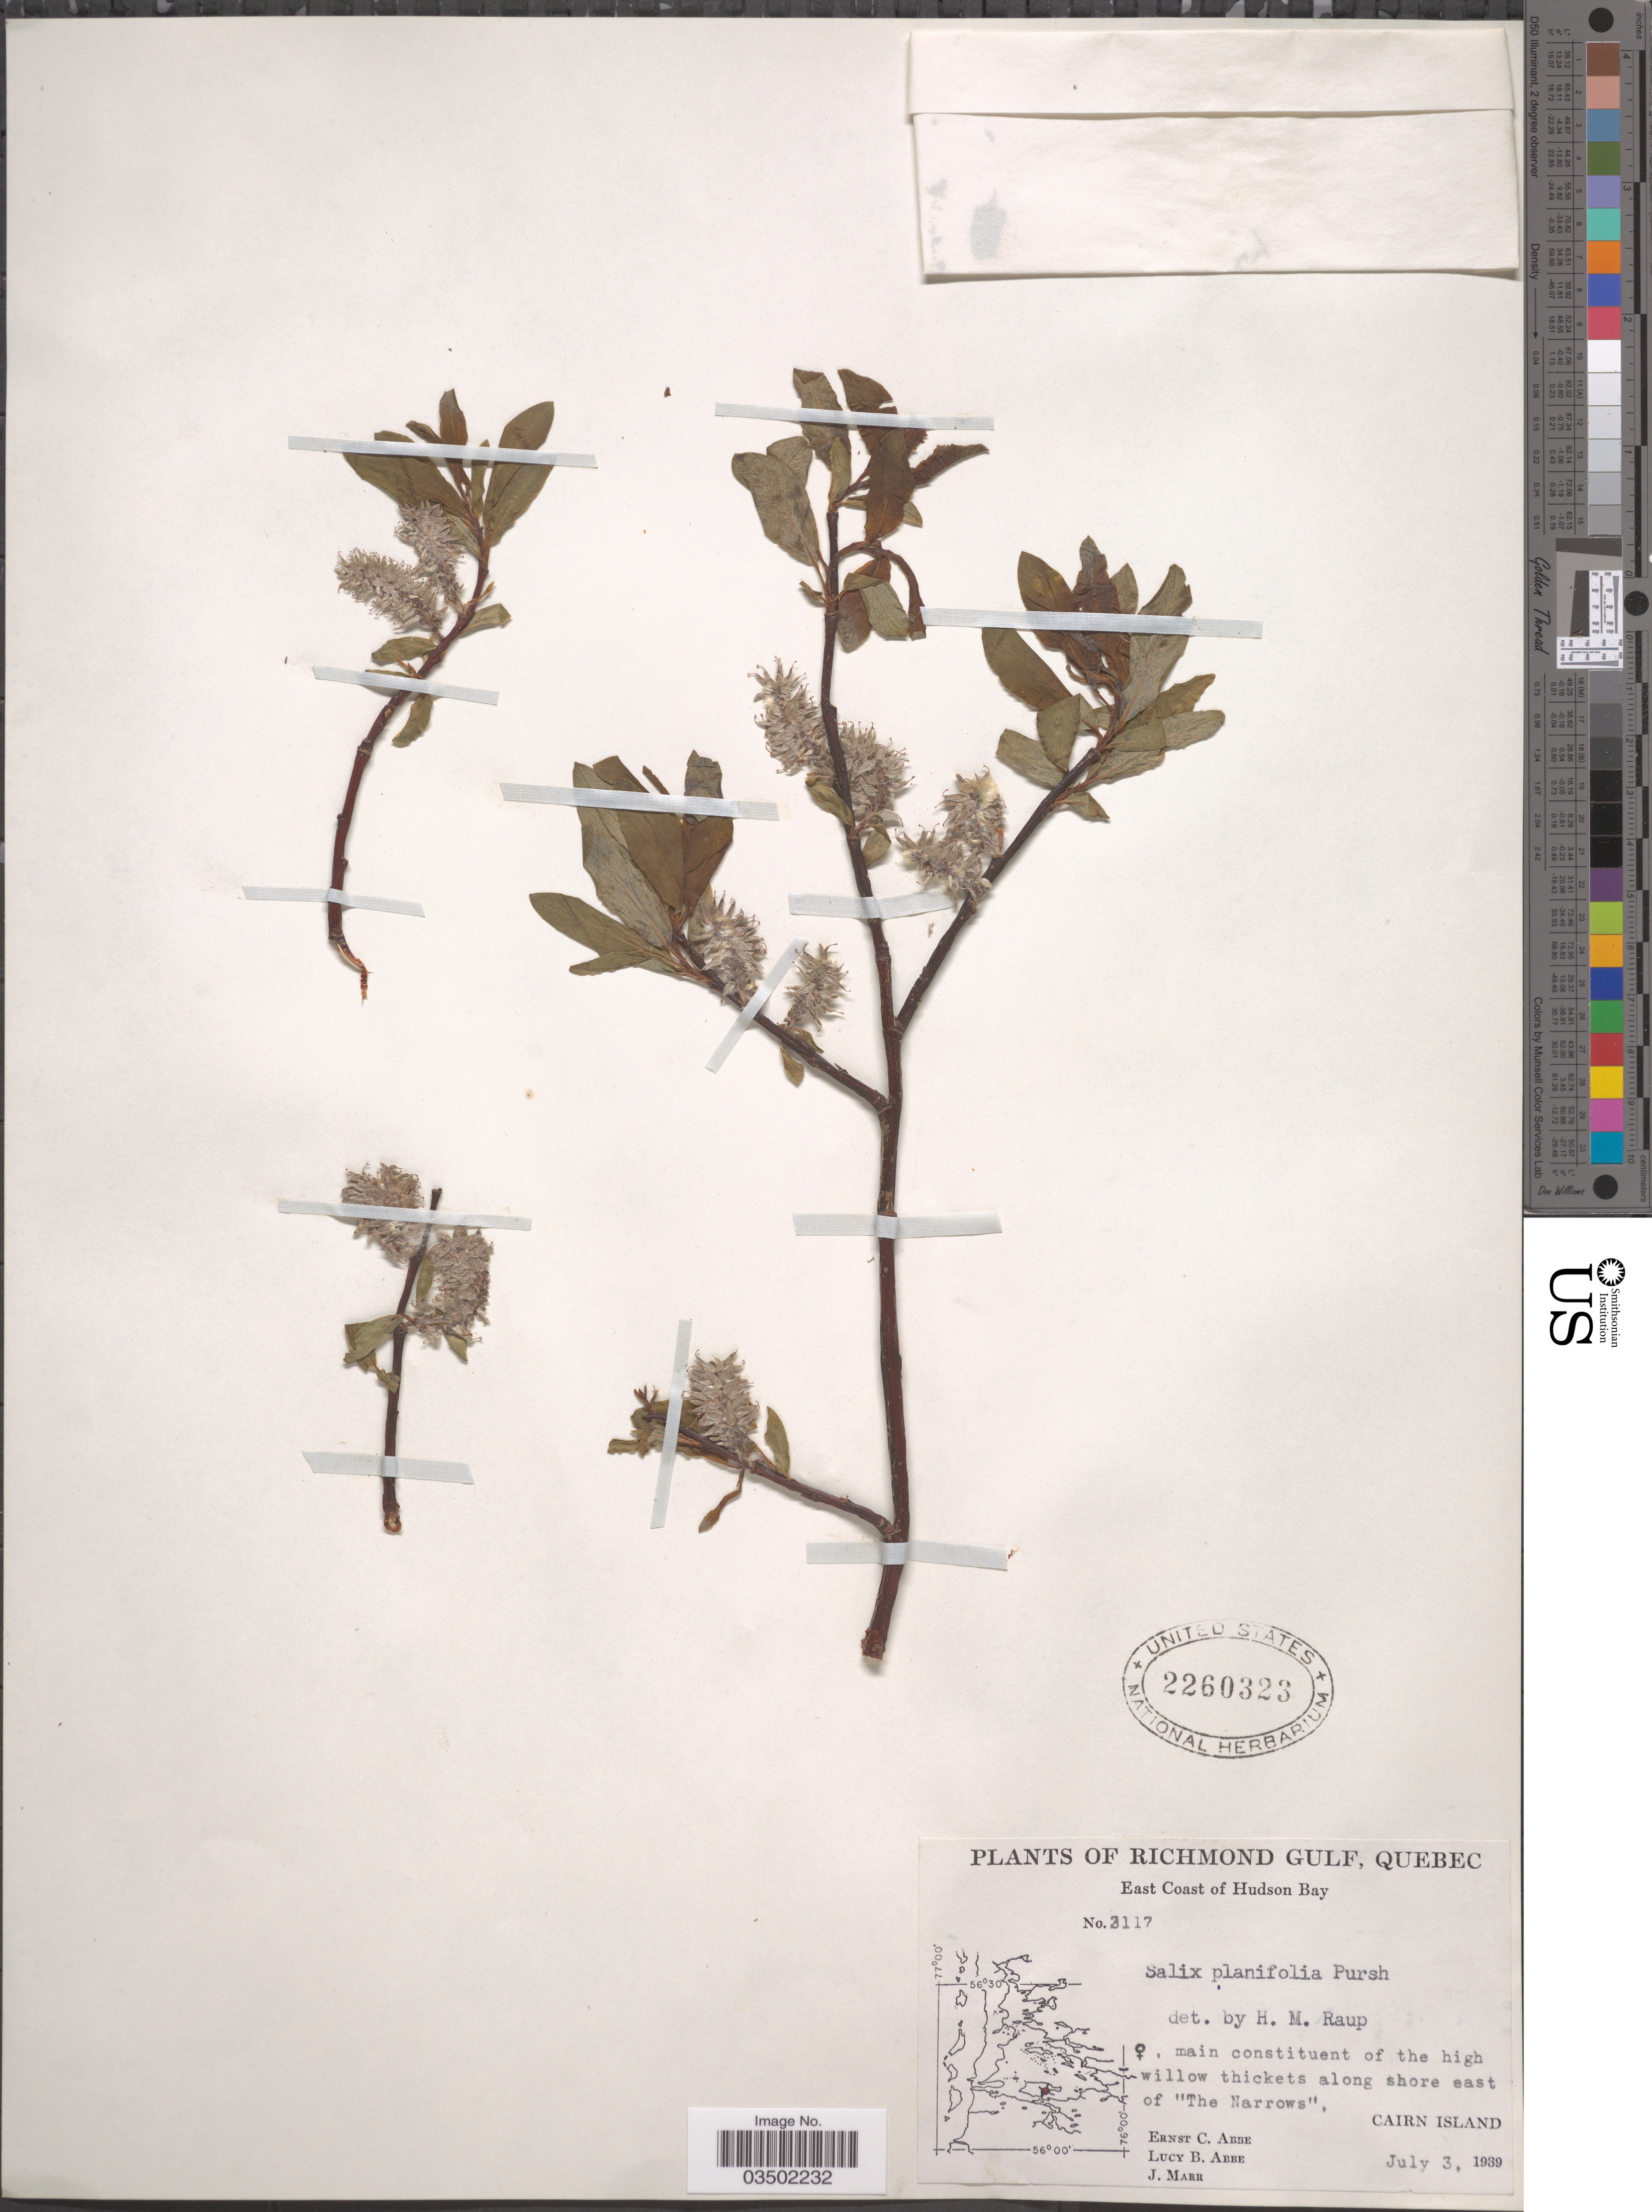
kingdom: Plantae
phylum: Tracheophyta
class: Magnoliopsida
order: Malpighiales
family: Salicaceae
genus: Salix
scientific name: Salix planifolia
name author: Pursh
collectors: E. C. Abbe, L. B. Abbe & J. Marr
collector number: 3117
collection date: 1939-07-03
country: Canada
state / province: Quebec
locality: Richmond Gulf. East Coast of Hudson Bay. Along shore east of "The Narrows", Cairn Island.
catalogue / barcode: US 2260323